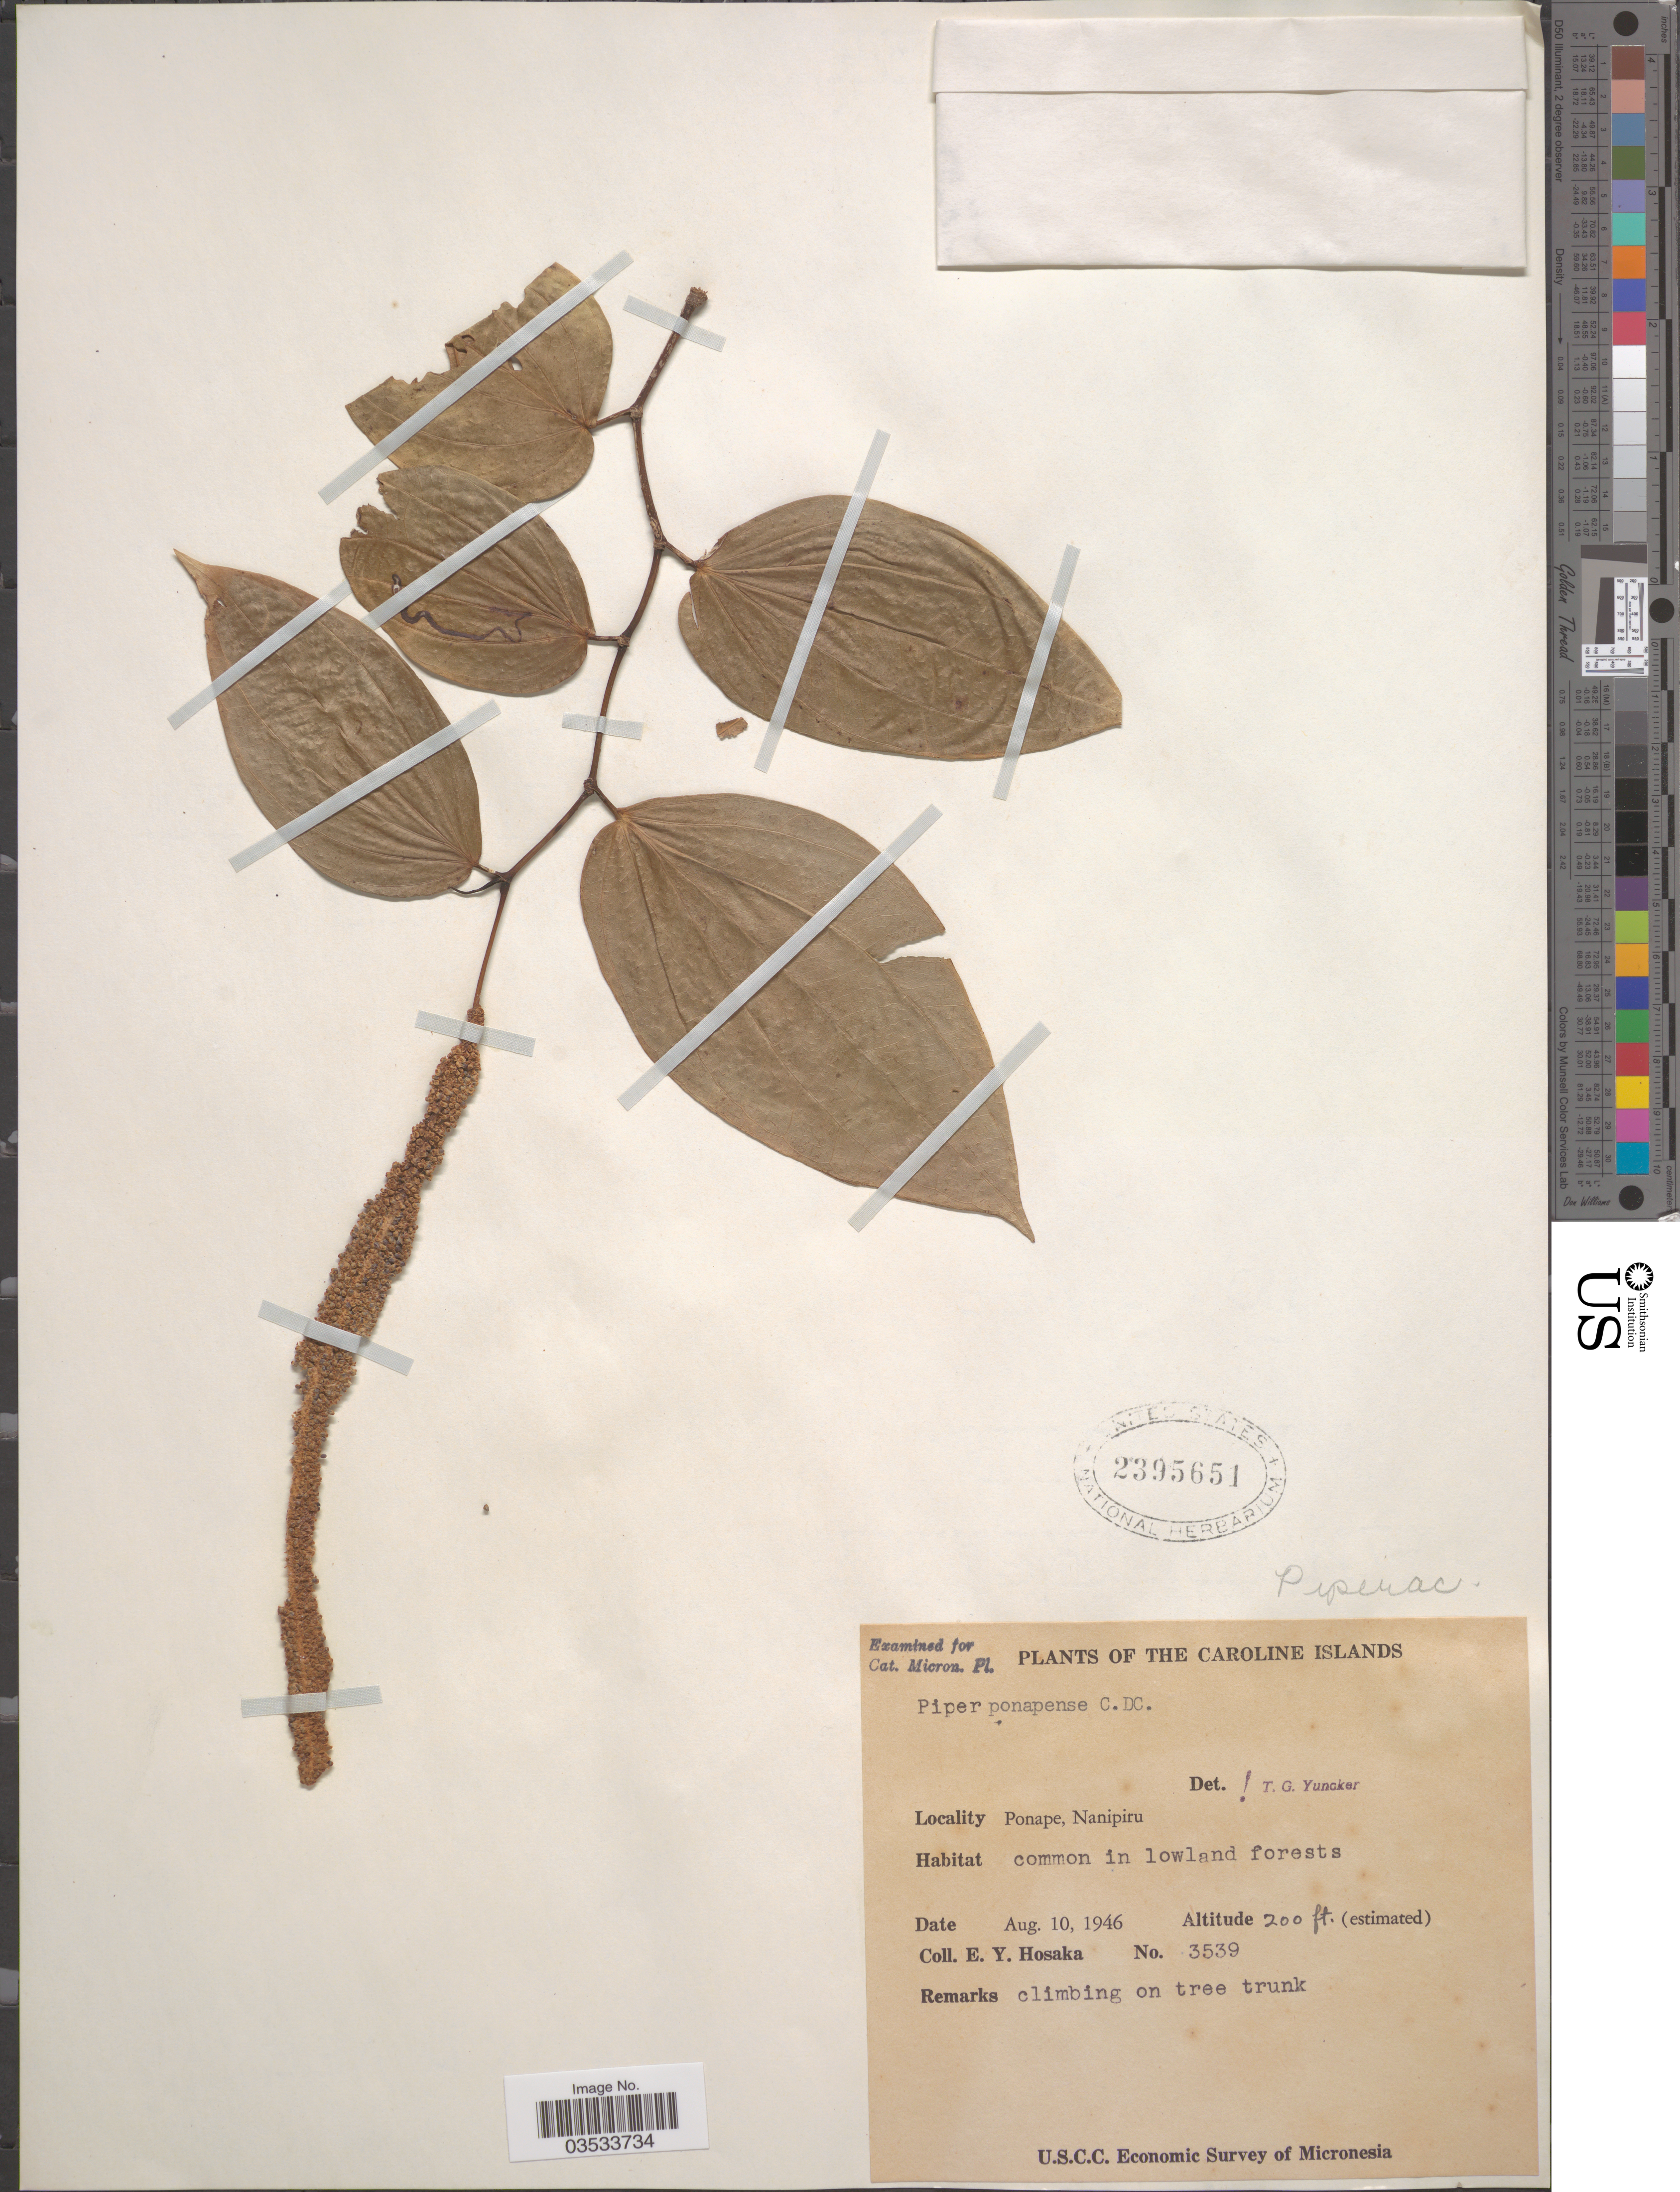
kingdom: Plantae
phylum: Tracheophyta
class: Magnoliopsida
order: Piperales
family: Piperaceae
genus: Piper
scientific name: Piper ponapense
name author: C. DC.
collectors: E. Y. Hosaka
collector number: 3539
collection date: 1946-08-10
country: Micronesia, Federated States of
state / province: Pohnpei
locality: Caroline Islands. Ponape, Nanipiru.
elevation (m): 61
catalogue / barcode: US 2395651